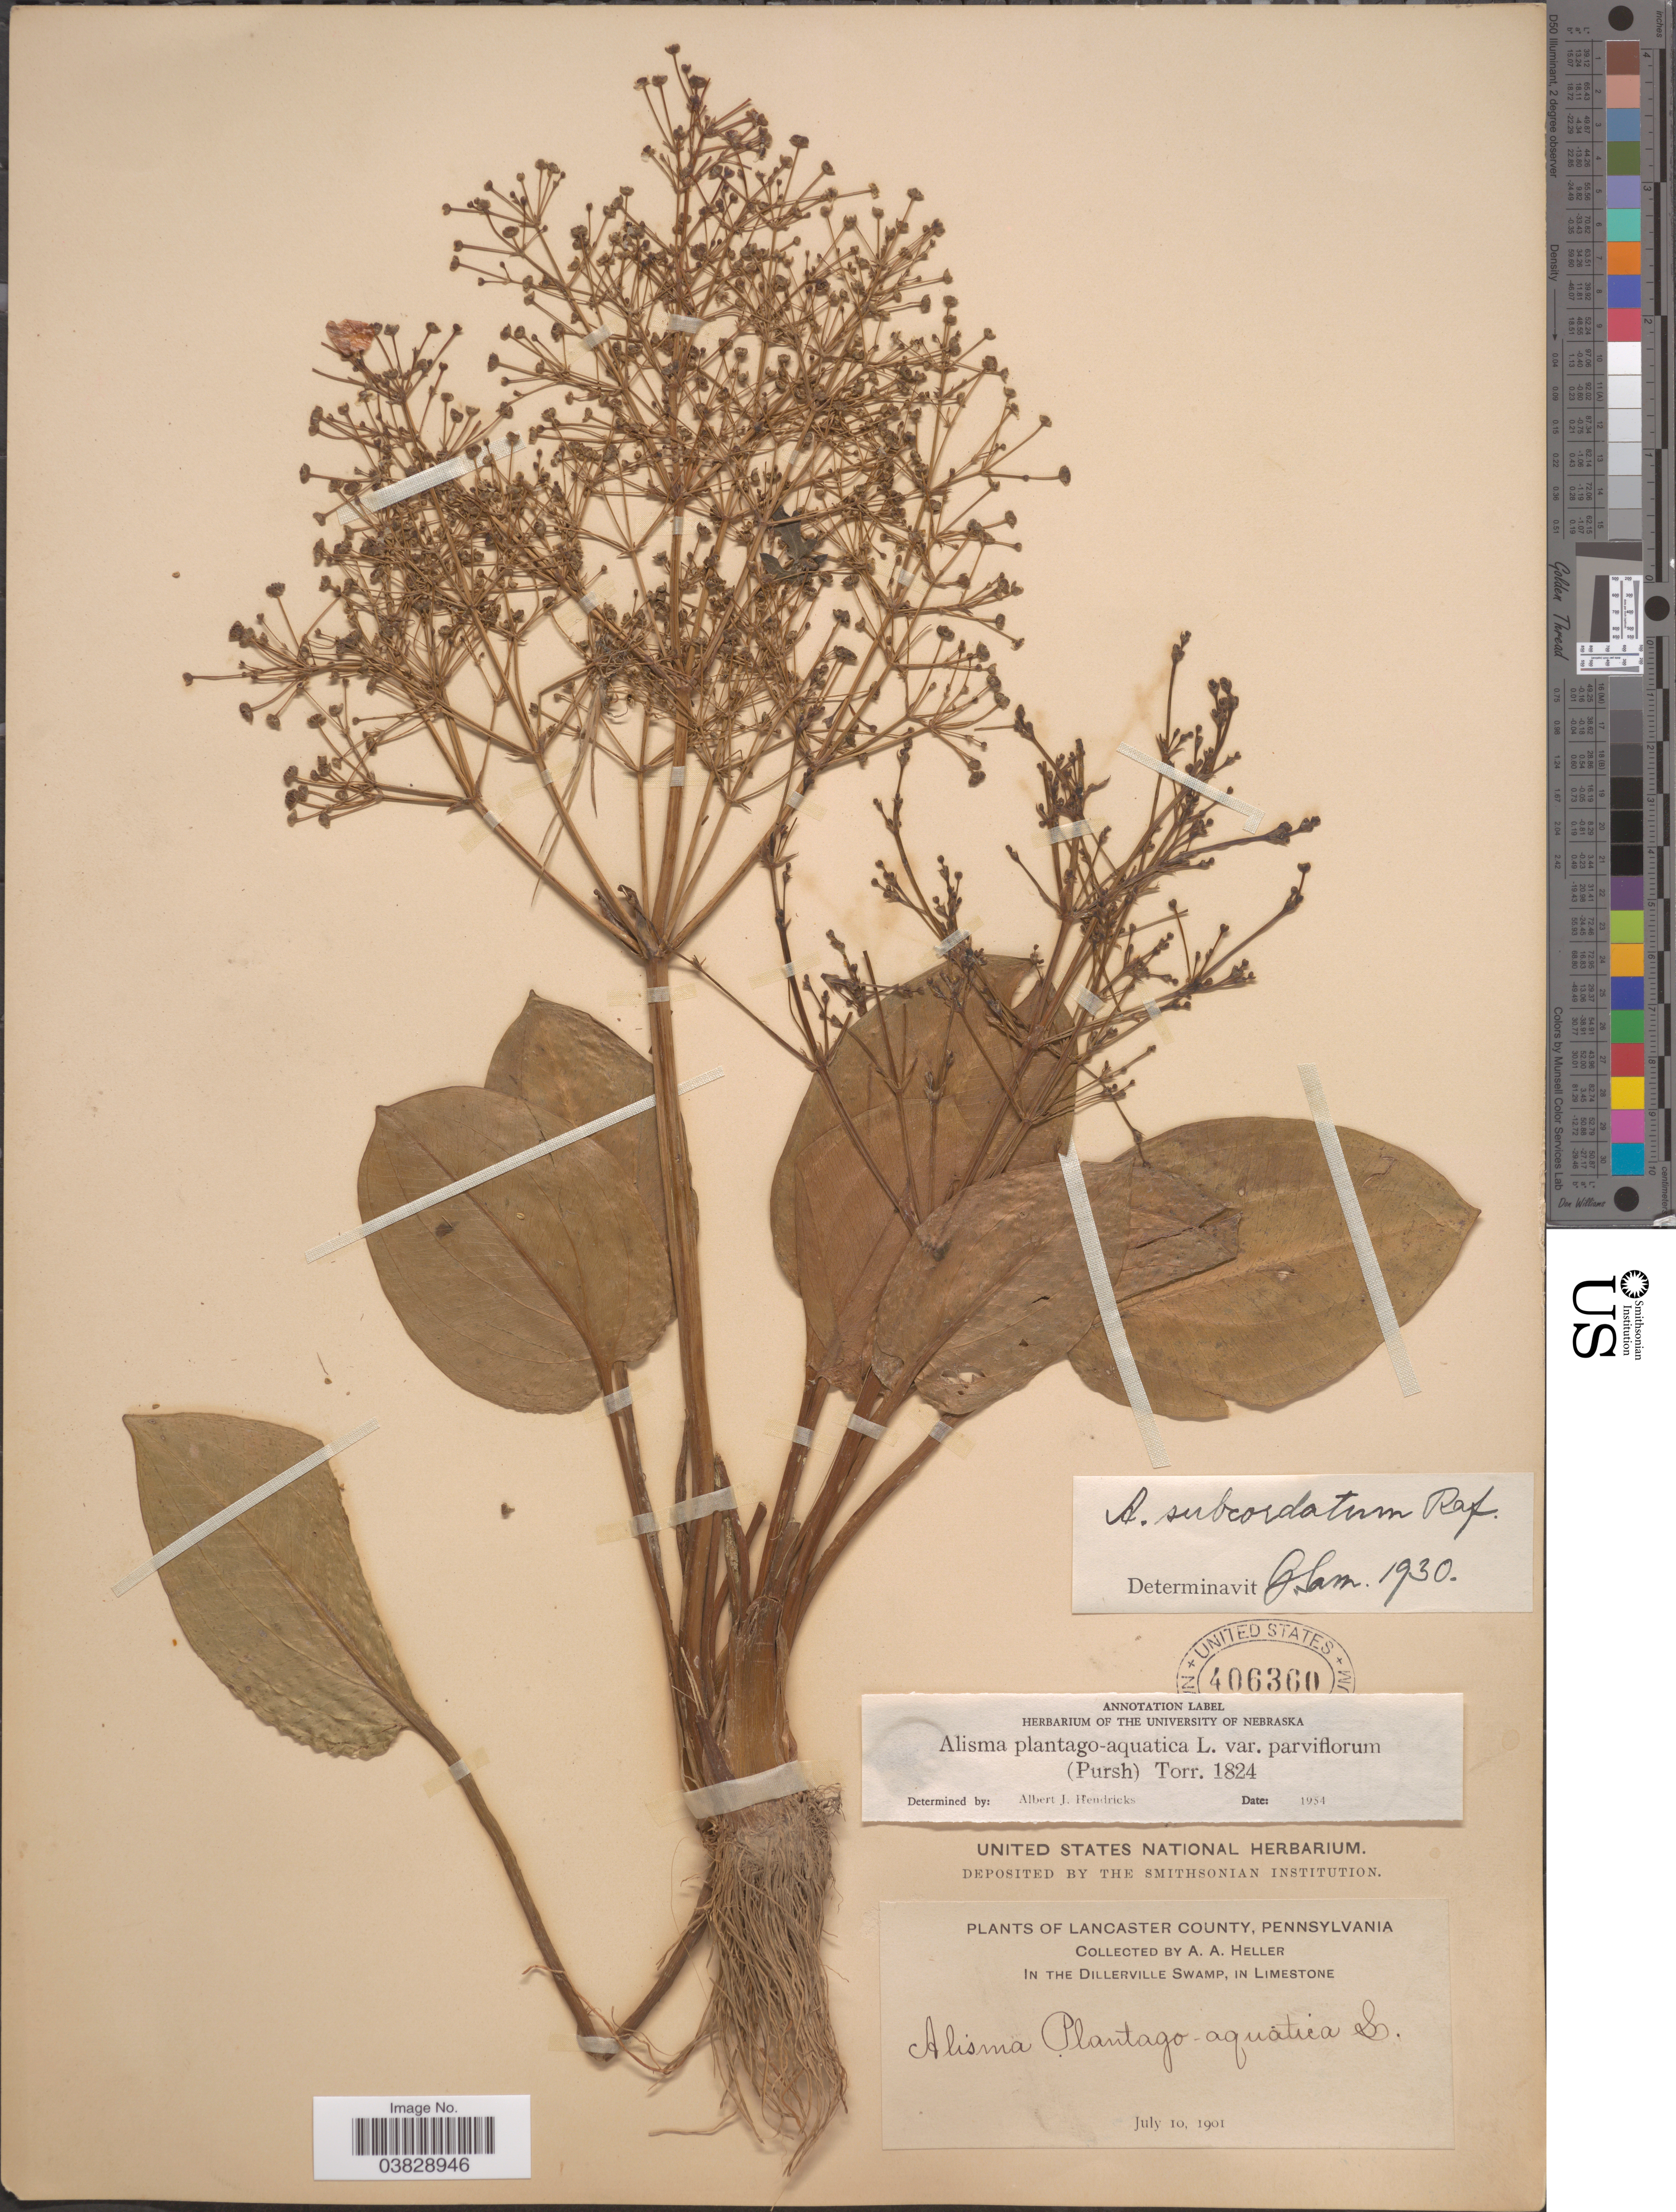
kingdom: Plantae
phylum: Tracheophyta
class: Liliopsida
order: Alismatales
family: Alismataceae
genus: Alisma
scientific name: Alisma plantago-aquatica var. parviflorum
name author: (Pursh) Torr.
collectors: A. A. Heller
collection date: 1901-07-10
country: United States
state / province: Pennsylvania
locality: Lancaster County. In the Dillerville Swamp, in Limestone.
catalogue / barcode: US 406360